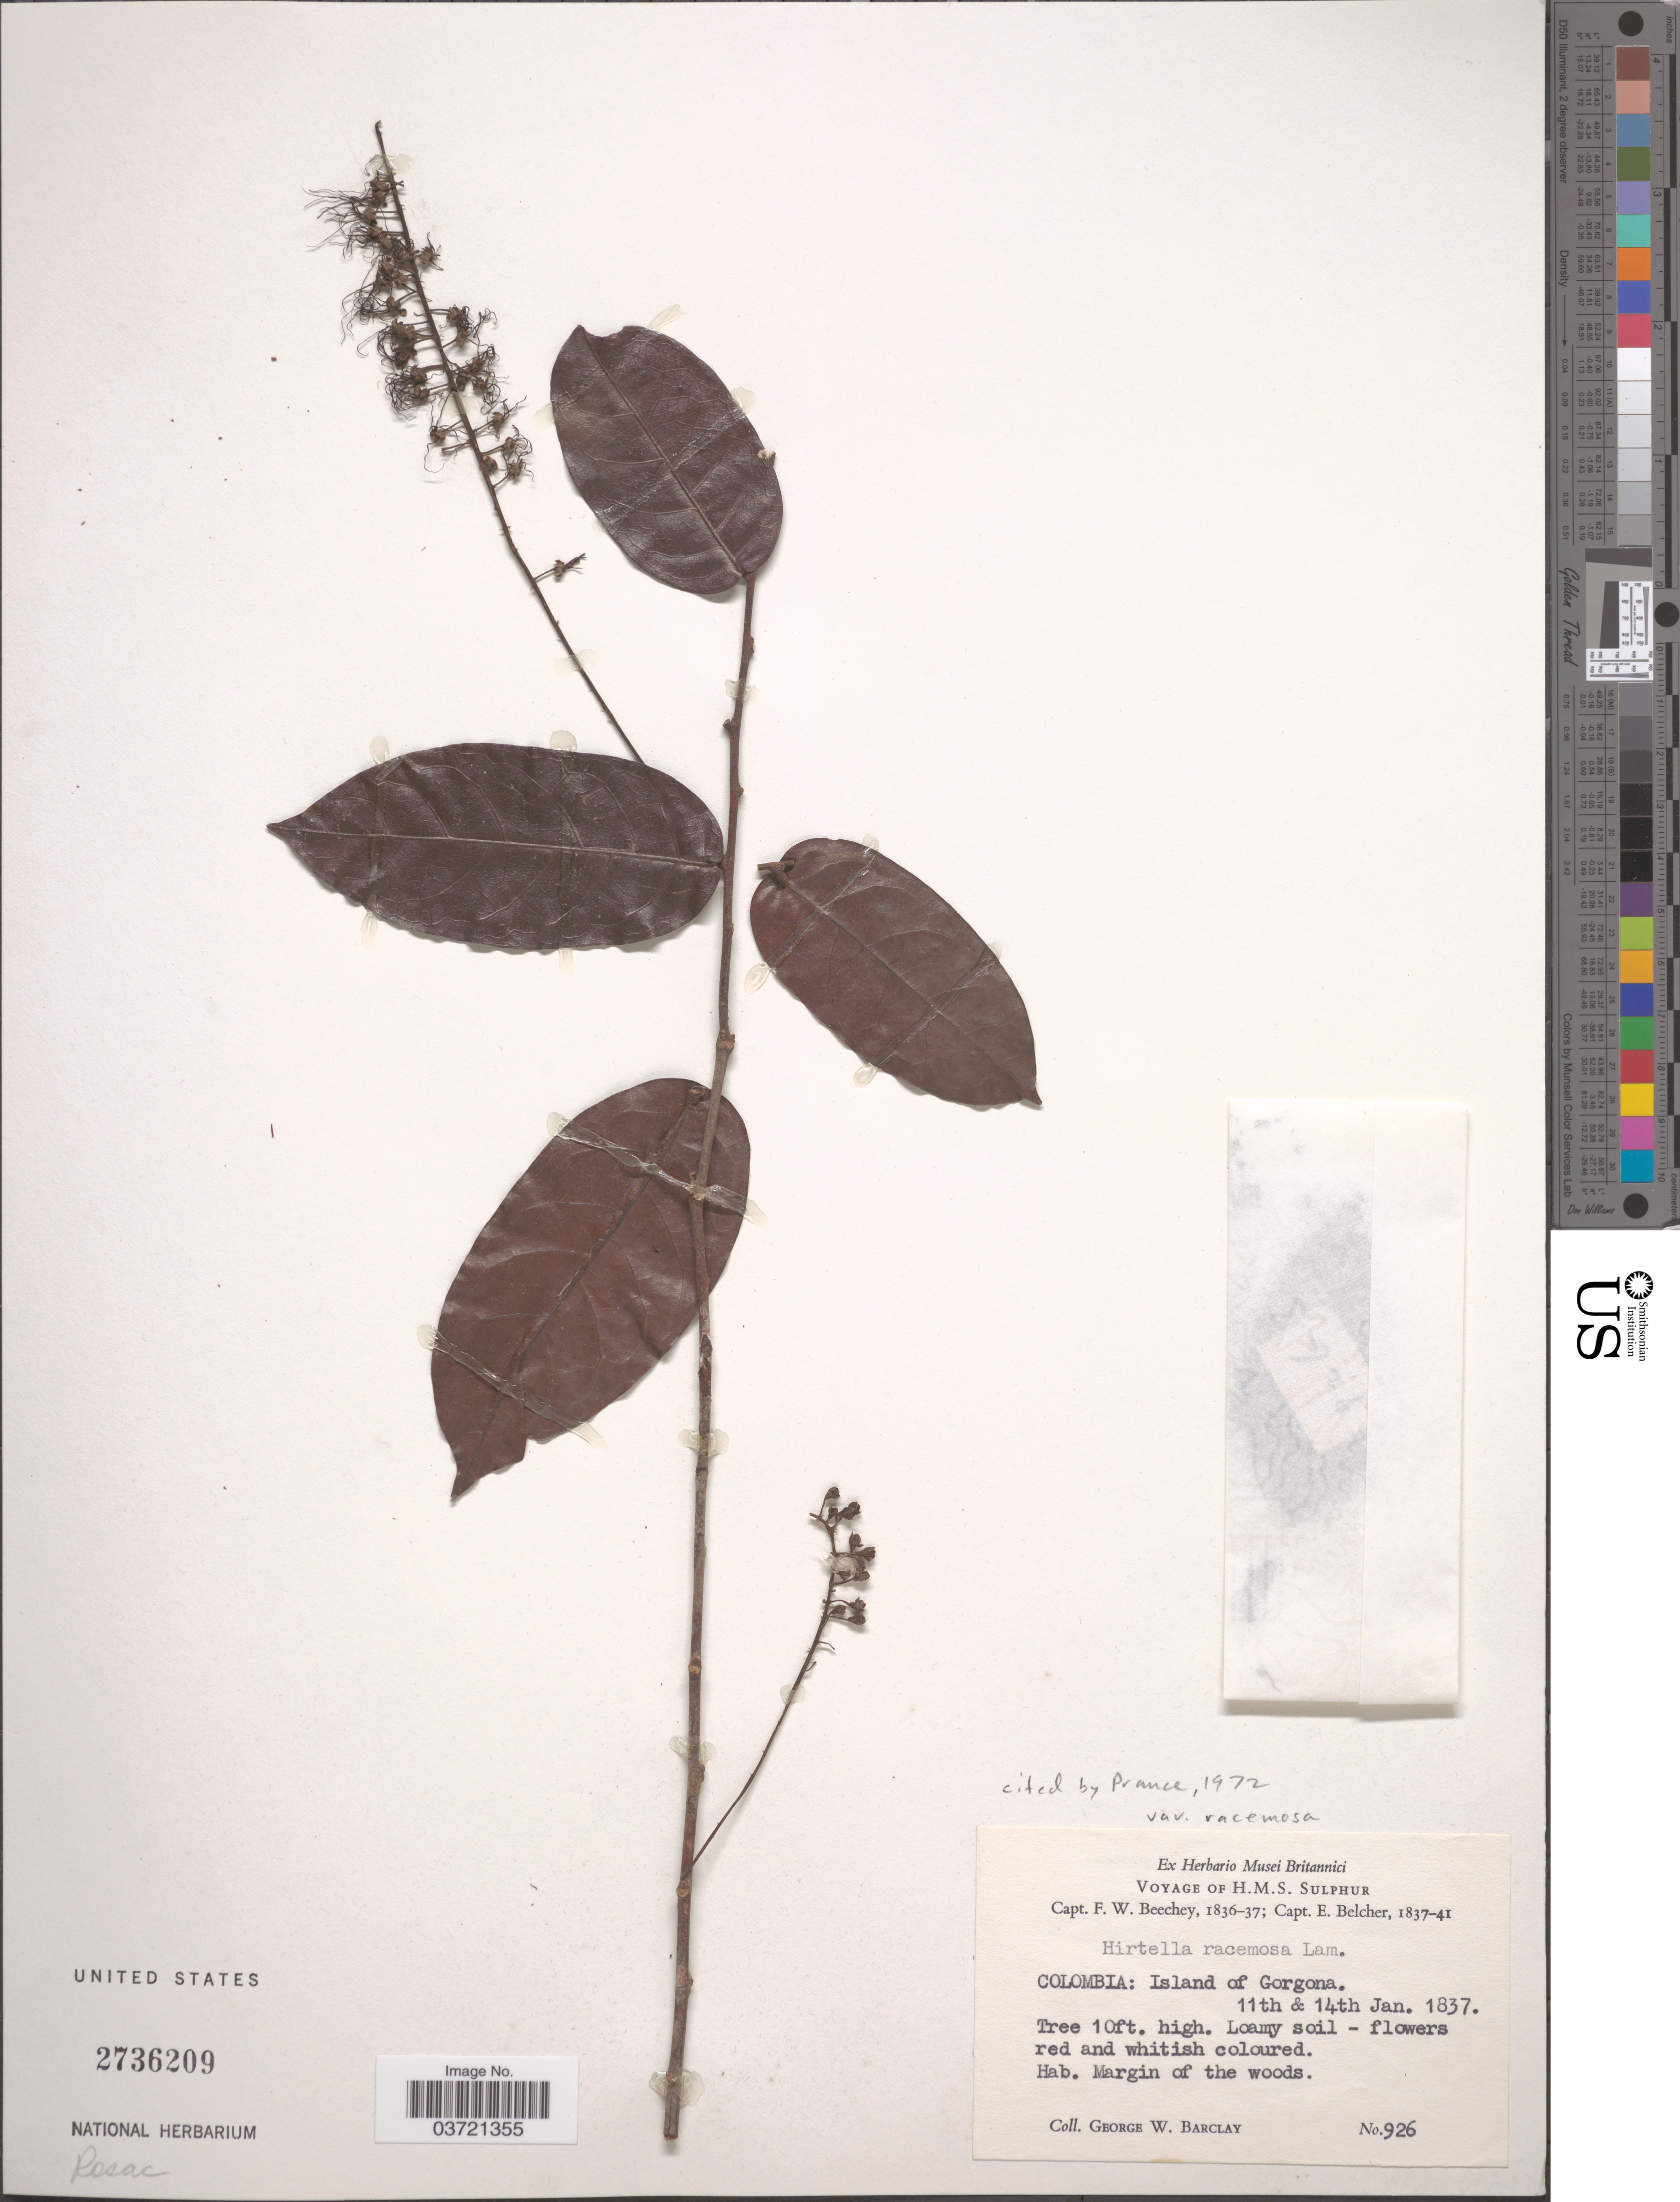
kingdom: Plantae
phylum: Tracheophyta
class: Magnoliopsida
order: Malpighiales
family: Chrysobalanaceae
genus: Hirtella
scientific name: Hirtella racemosa var. racemosa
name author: Lam.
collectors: G. W. Barclay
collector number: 926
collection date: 1837-01-11/1837-01-14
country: Colombia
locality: Island of Gorgona. Margin of the woods.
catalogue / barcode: US 2736209